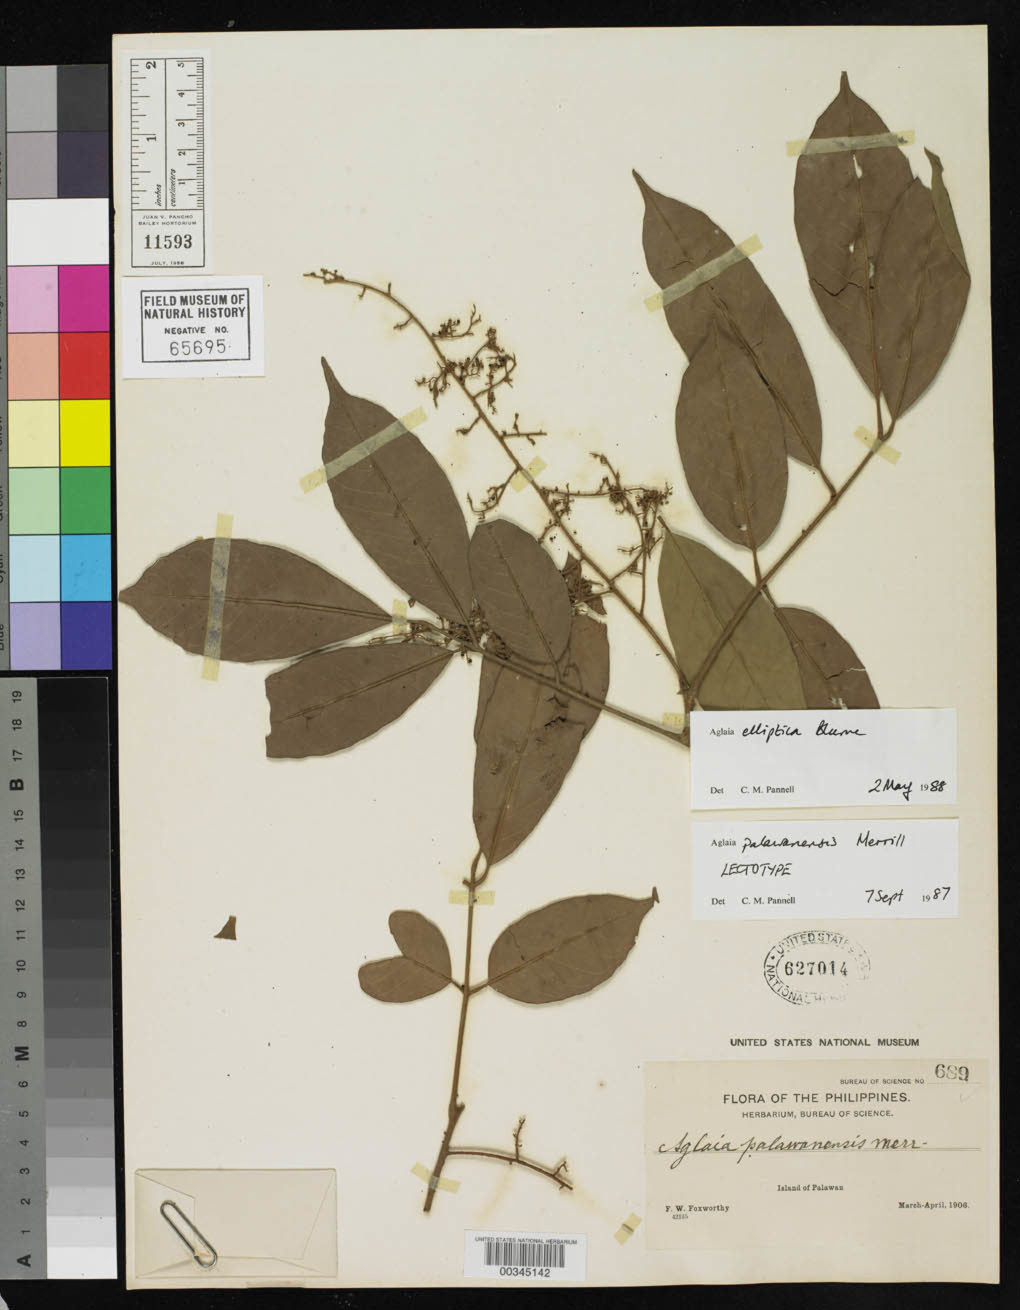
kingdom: Plantae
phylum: Tracheophyta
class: Magnoliopsida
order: Sapindales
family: Meliaceae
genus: Aglaia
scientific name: Aglaia palawanensis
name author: Merr.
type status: Lectotype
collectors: F. W. Foxworthy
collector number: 689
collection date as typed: Mar 1906 to -- Apr 1906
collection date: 1906-03/1906-04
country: Philippines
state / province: Mimaropa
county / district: Palawan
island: Palawan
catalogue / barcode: US 627014